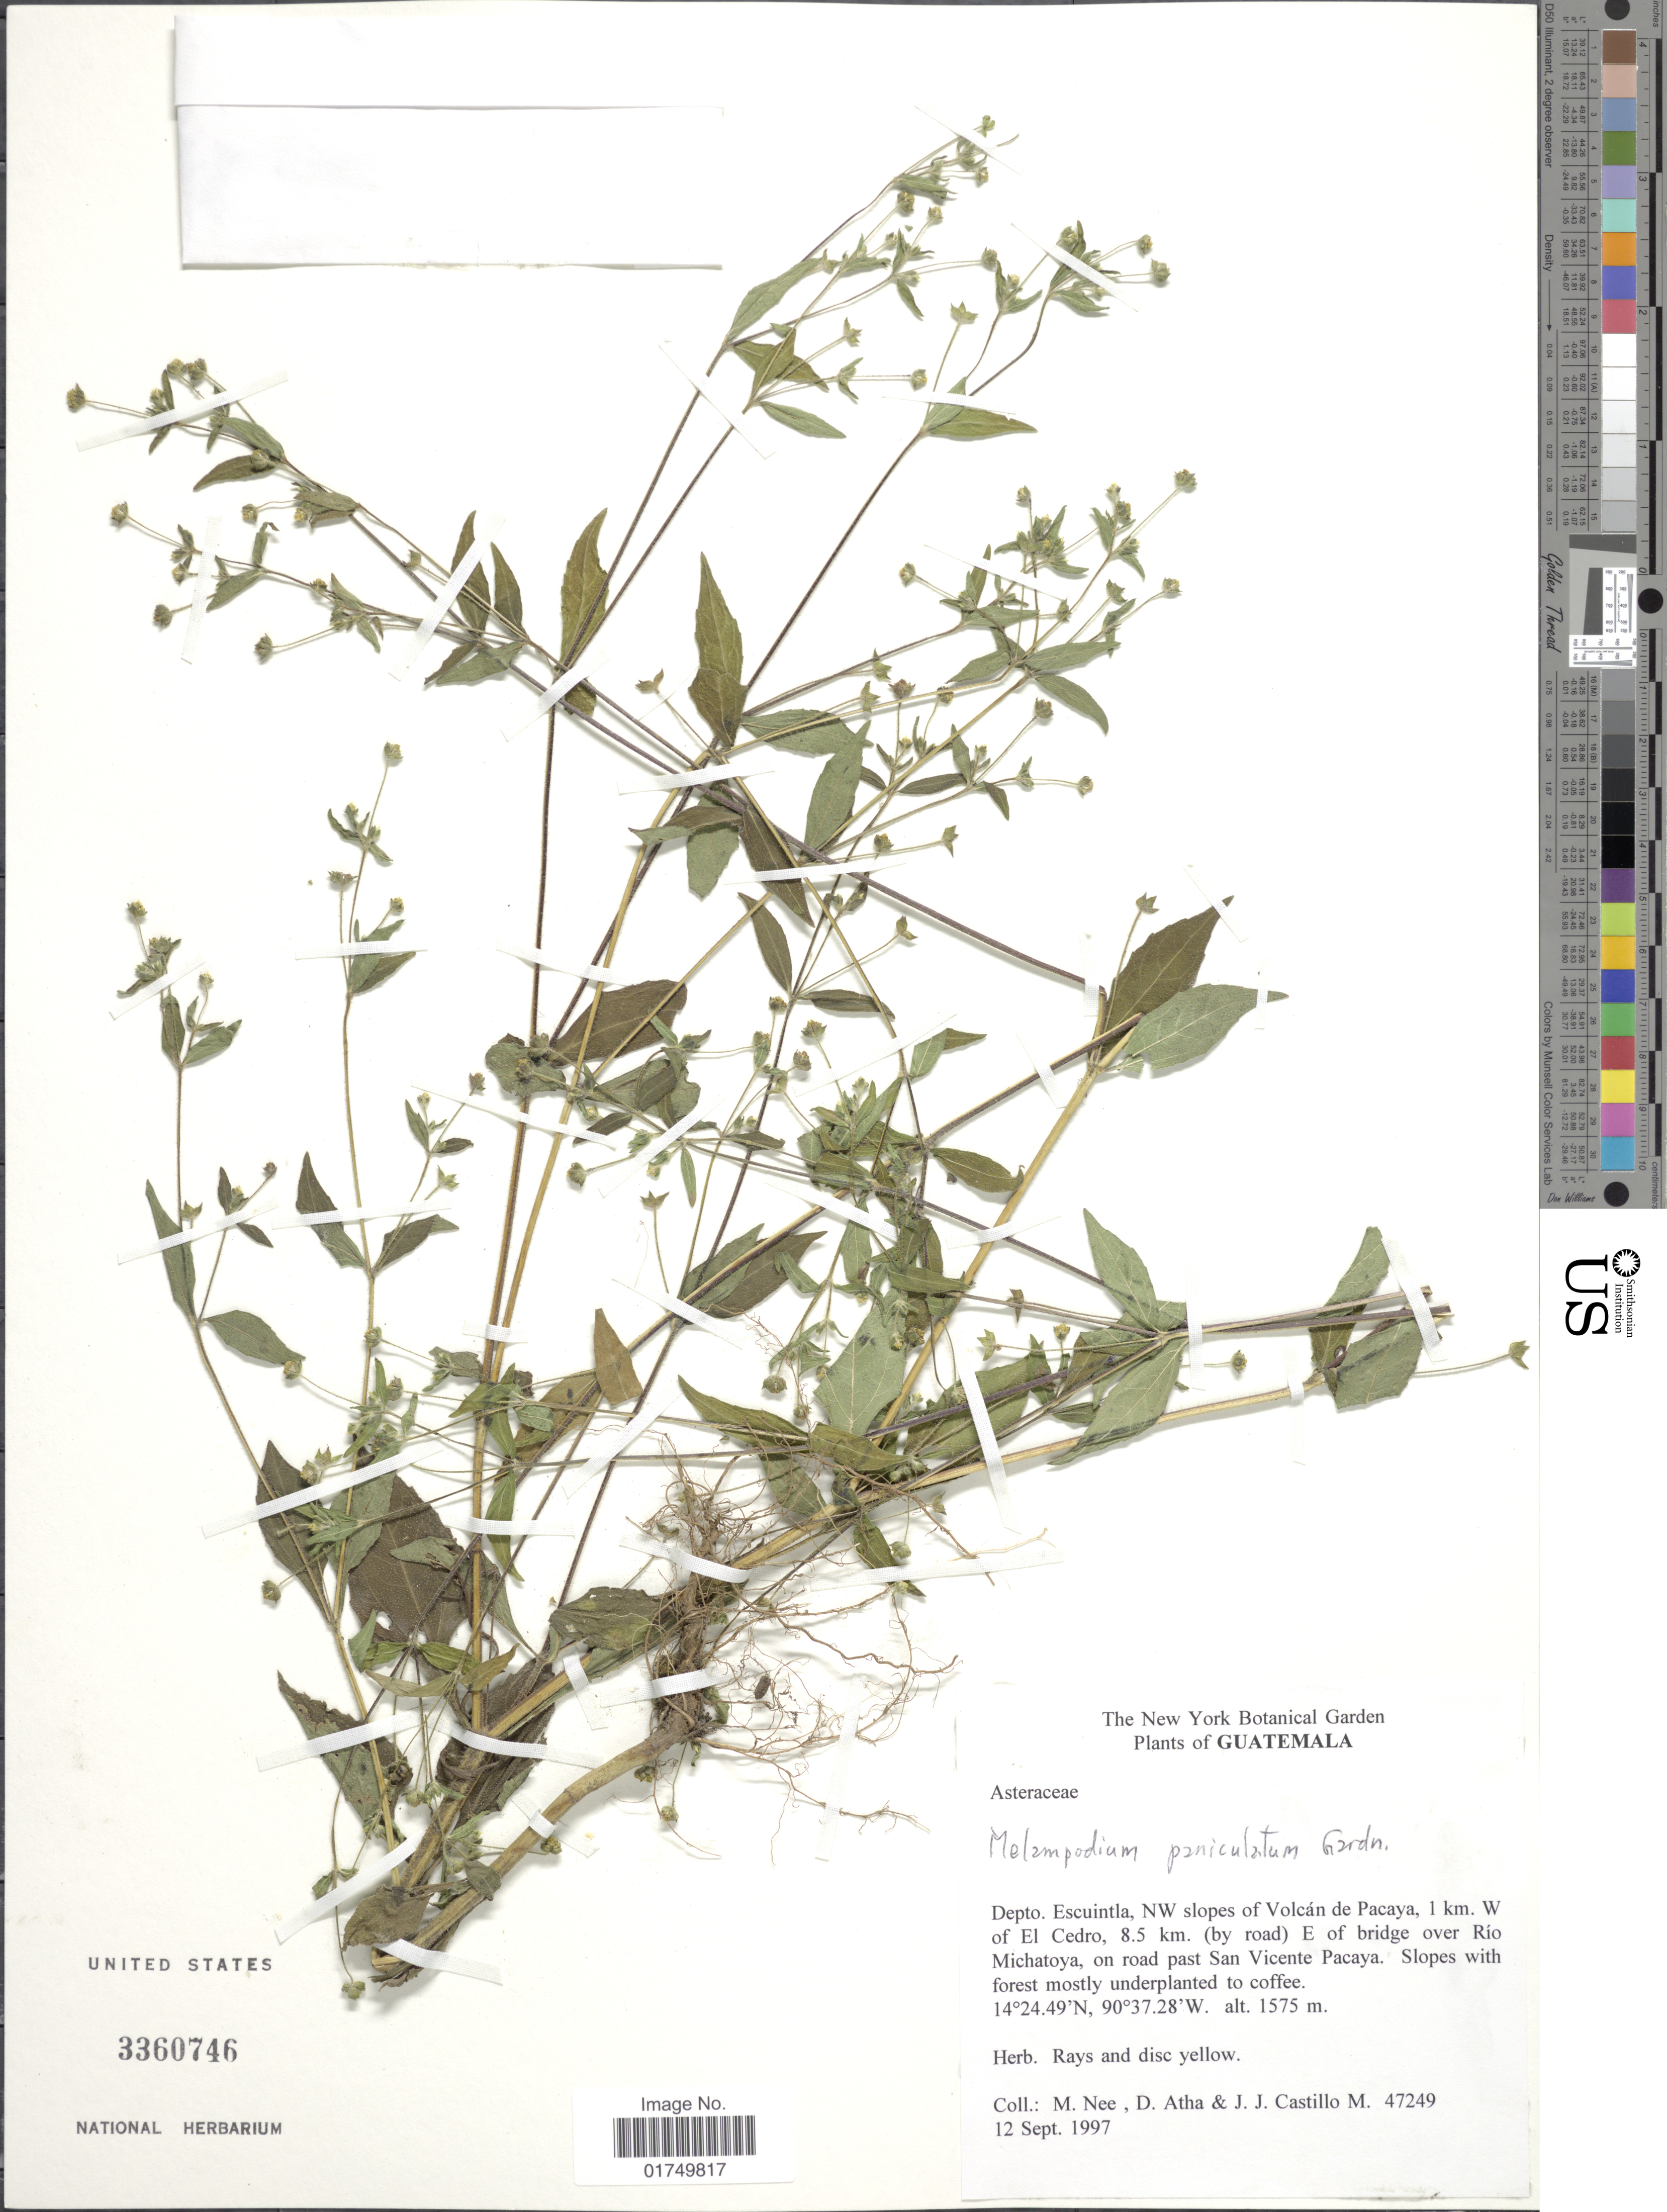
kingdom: Plantae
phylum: Tracheophyta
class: Magnoliopsida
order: Asterales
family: Asteraceae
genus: Melampodium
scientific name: Melampodium paniculatum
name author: Gardner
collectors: M. Nee, D. Atha & J. Castillo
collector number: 47249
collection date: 1997-09-12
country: Guatemala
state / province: Escuintla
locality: NW slopes of Volcán de Pacaya, 1 km. W of El Cedro, 8.5 km. (by road) E of bridge over Río Michatoya, on road past San Vicente Pacaya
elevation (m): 1575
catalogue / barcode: US 3360746